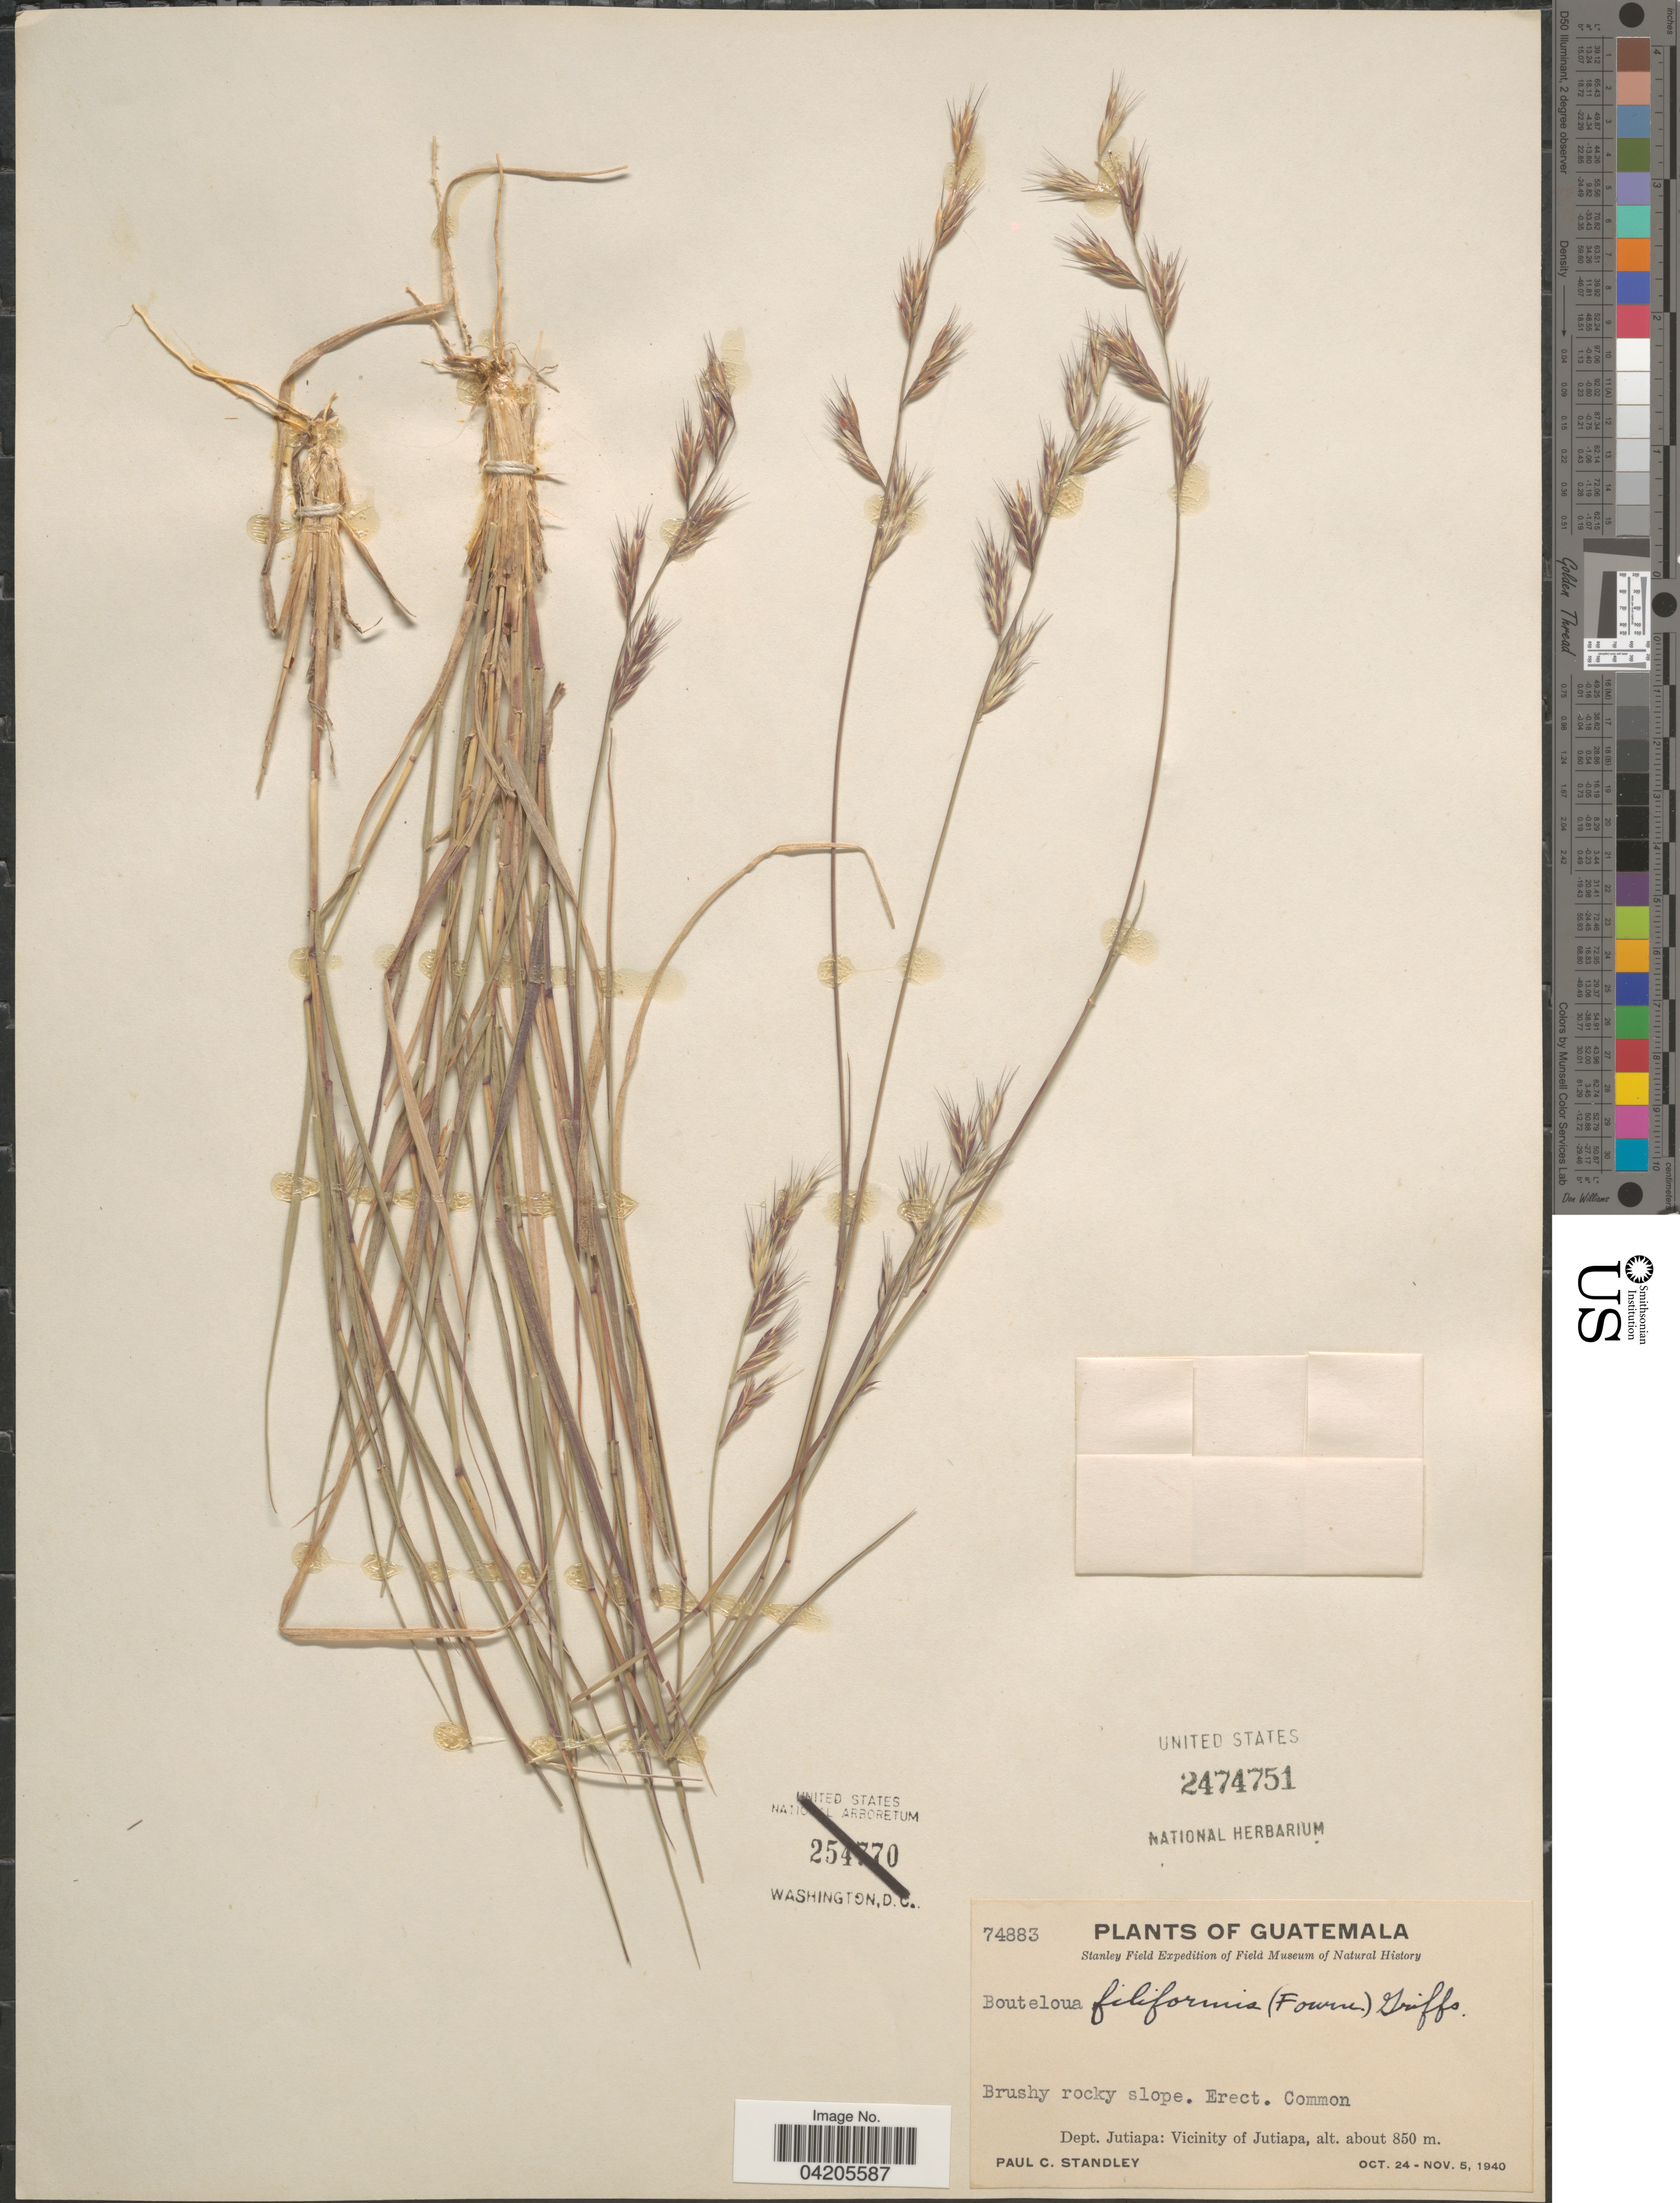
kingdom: Plantae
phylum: Tracheophyta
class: Liliopsida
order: Poales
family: Poaceae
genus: Bouteloua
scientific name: Bouteloua repens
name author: (Kunth) Scribn. & Merr.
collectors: P. C. Standley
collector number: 74883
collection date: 1940-10-24/1940-11-05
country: Guatemala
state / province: Jutiapa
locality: Stanley Field Expedition of Field Museum of Natural History. Dept. Jutiapa: Vicinity of Jutiapa.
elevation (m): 850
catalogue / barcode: US 2474751